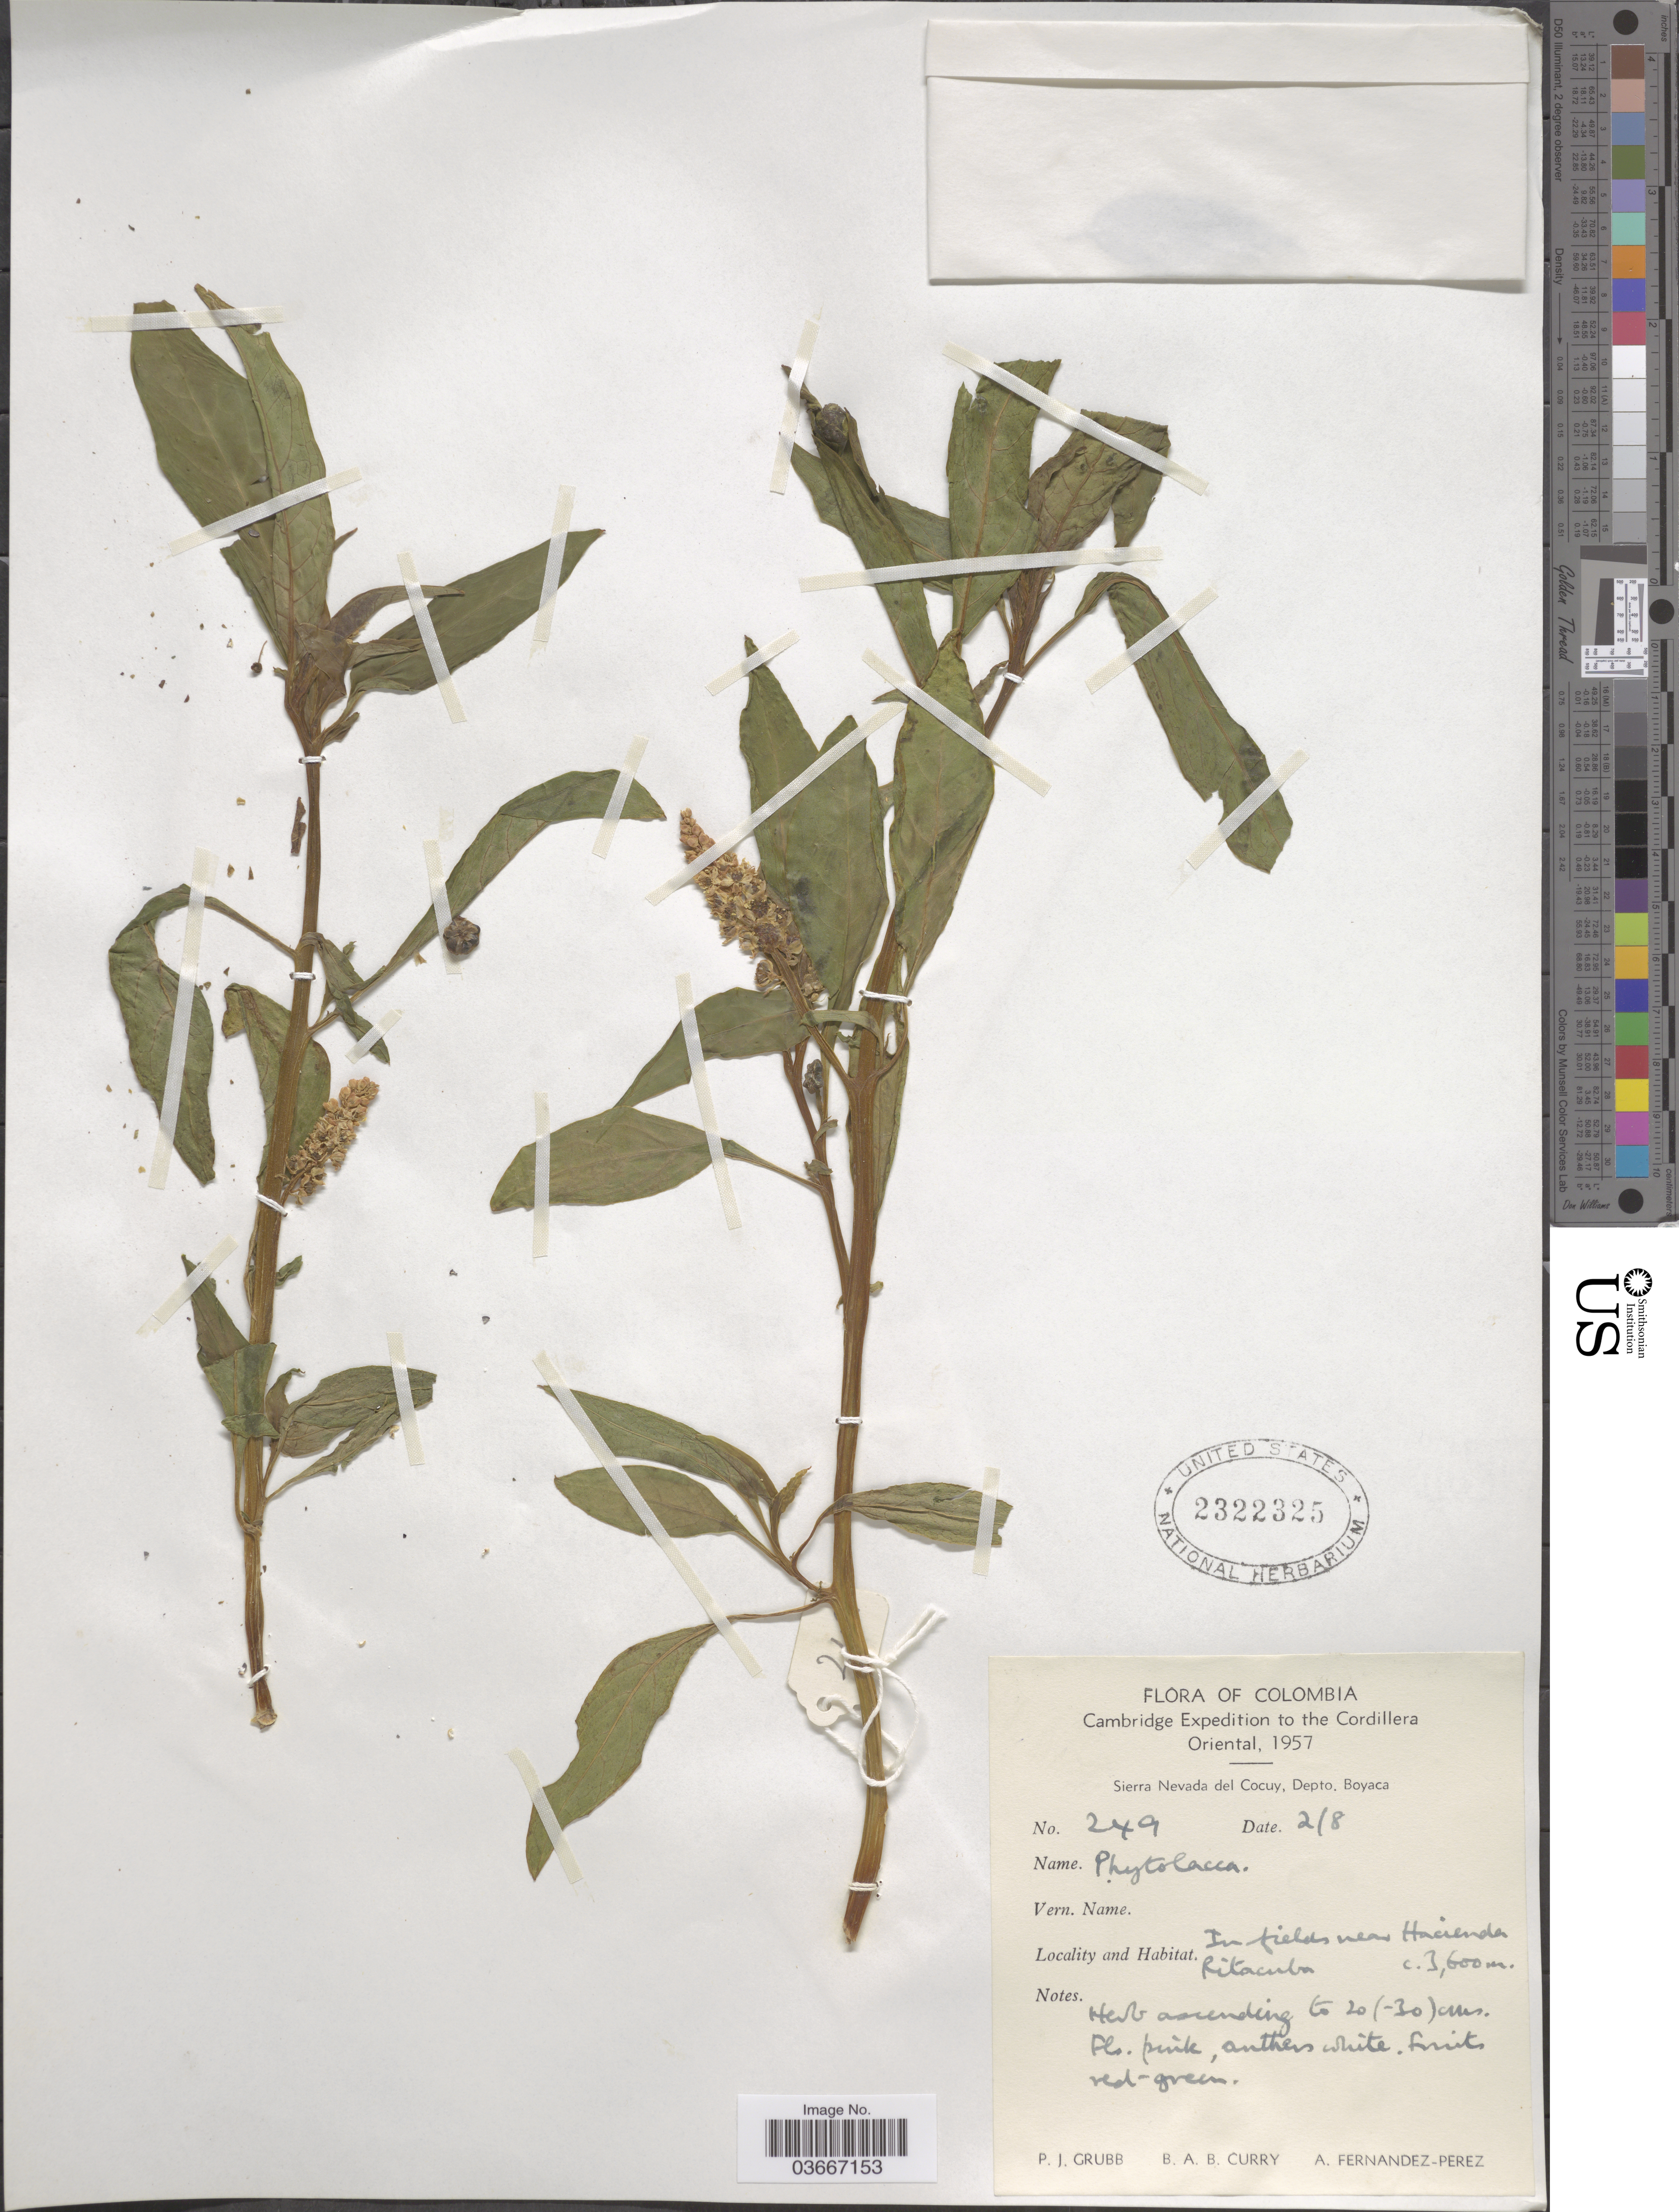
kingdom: Plantae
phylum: Tracheophyta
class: Magnoliopsida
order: Caryophyllales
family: Phytolaccaceae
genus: Phytolacca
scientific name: Phytolacca sp.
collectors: P. J. Grubb, B. Curry & A. Fernández-Pérez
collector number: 249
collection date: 1957-08-02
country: Colombia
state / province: Boyacá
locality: The Cordillera Oriental. Sierra Nevada del Cocuy, Depto. Boyaca. In fields near Hacienda Ritacuba.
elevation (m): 3600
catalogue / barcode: US 2322325